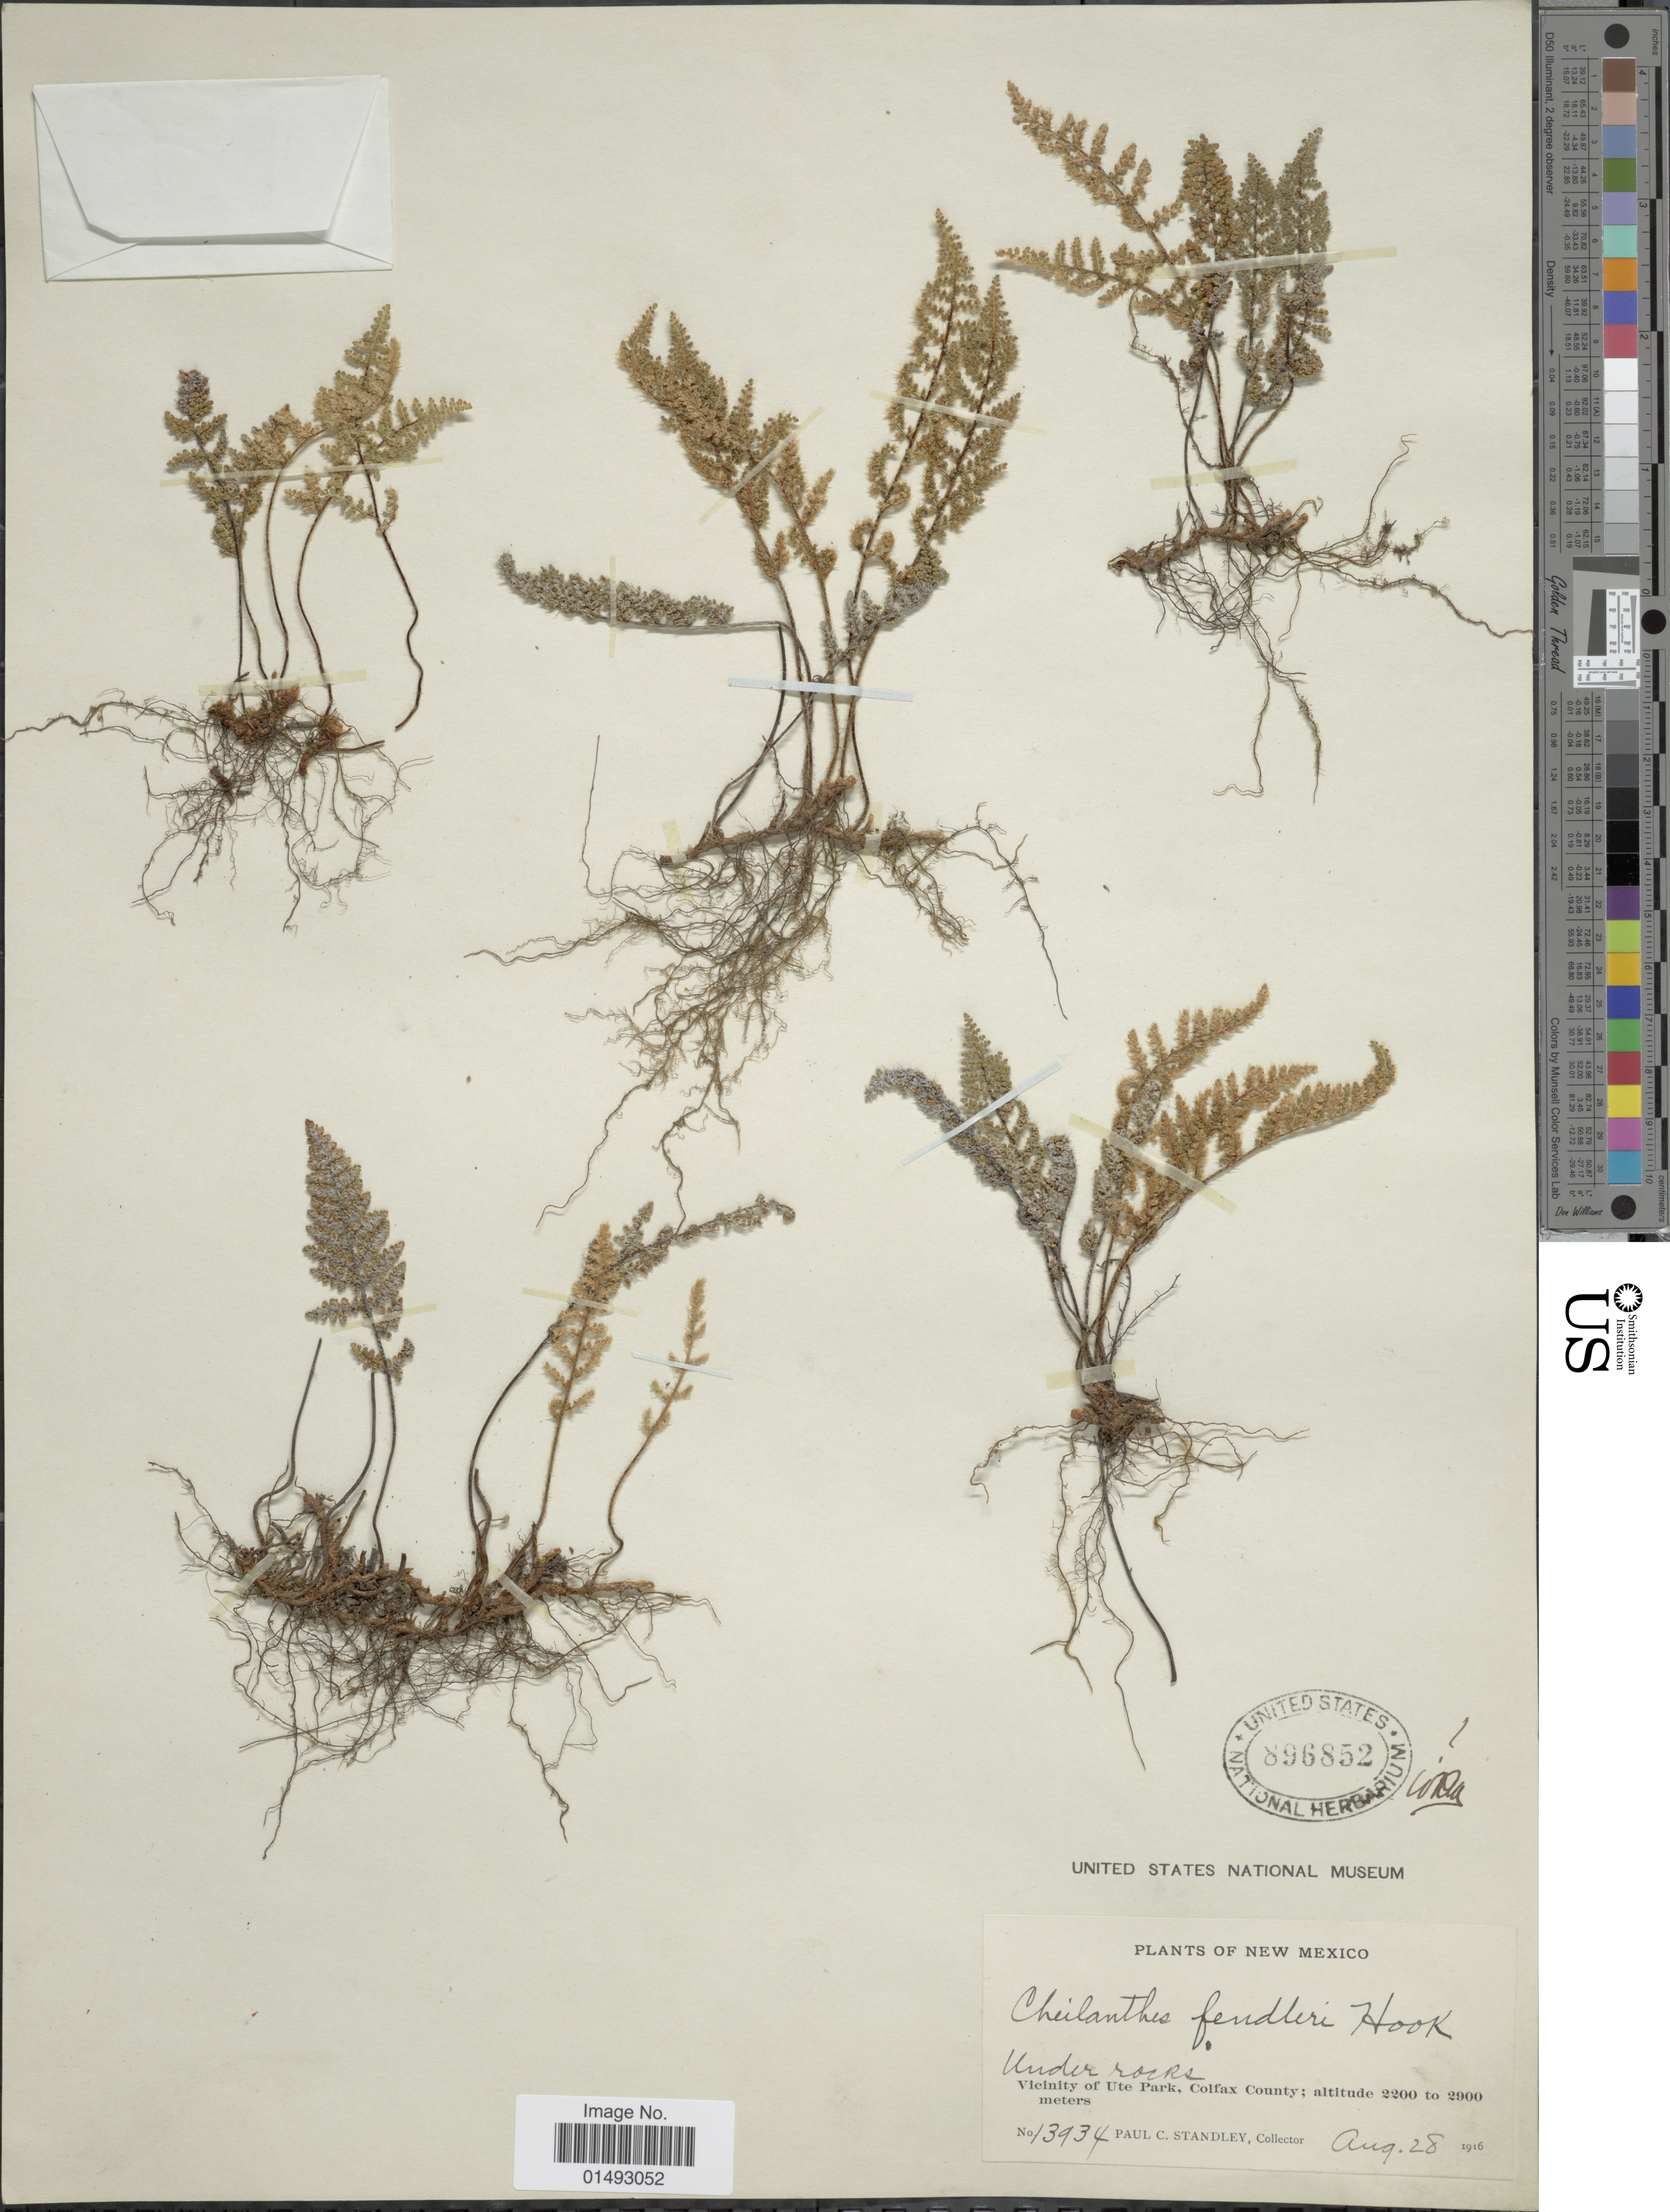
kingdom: Plantae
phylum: Tracheophyta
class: Polypodiopsida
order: Polypodiales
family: Pteridaceae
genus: Myriopteris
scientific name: Myriopteris fendleri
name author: (Hook.) E. Fourn.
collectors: P. C. Standley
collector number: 13934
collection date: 1916-08-28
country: United States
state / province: New Mexico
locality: Under rocks, Vicinity of Ute Park, Colfax County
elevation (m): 2200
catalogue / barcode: US 896852